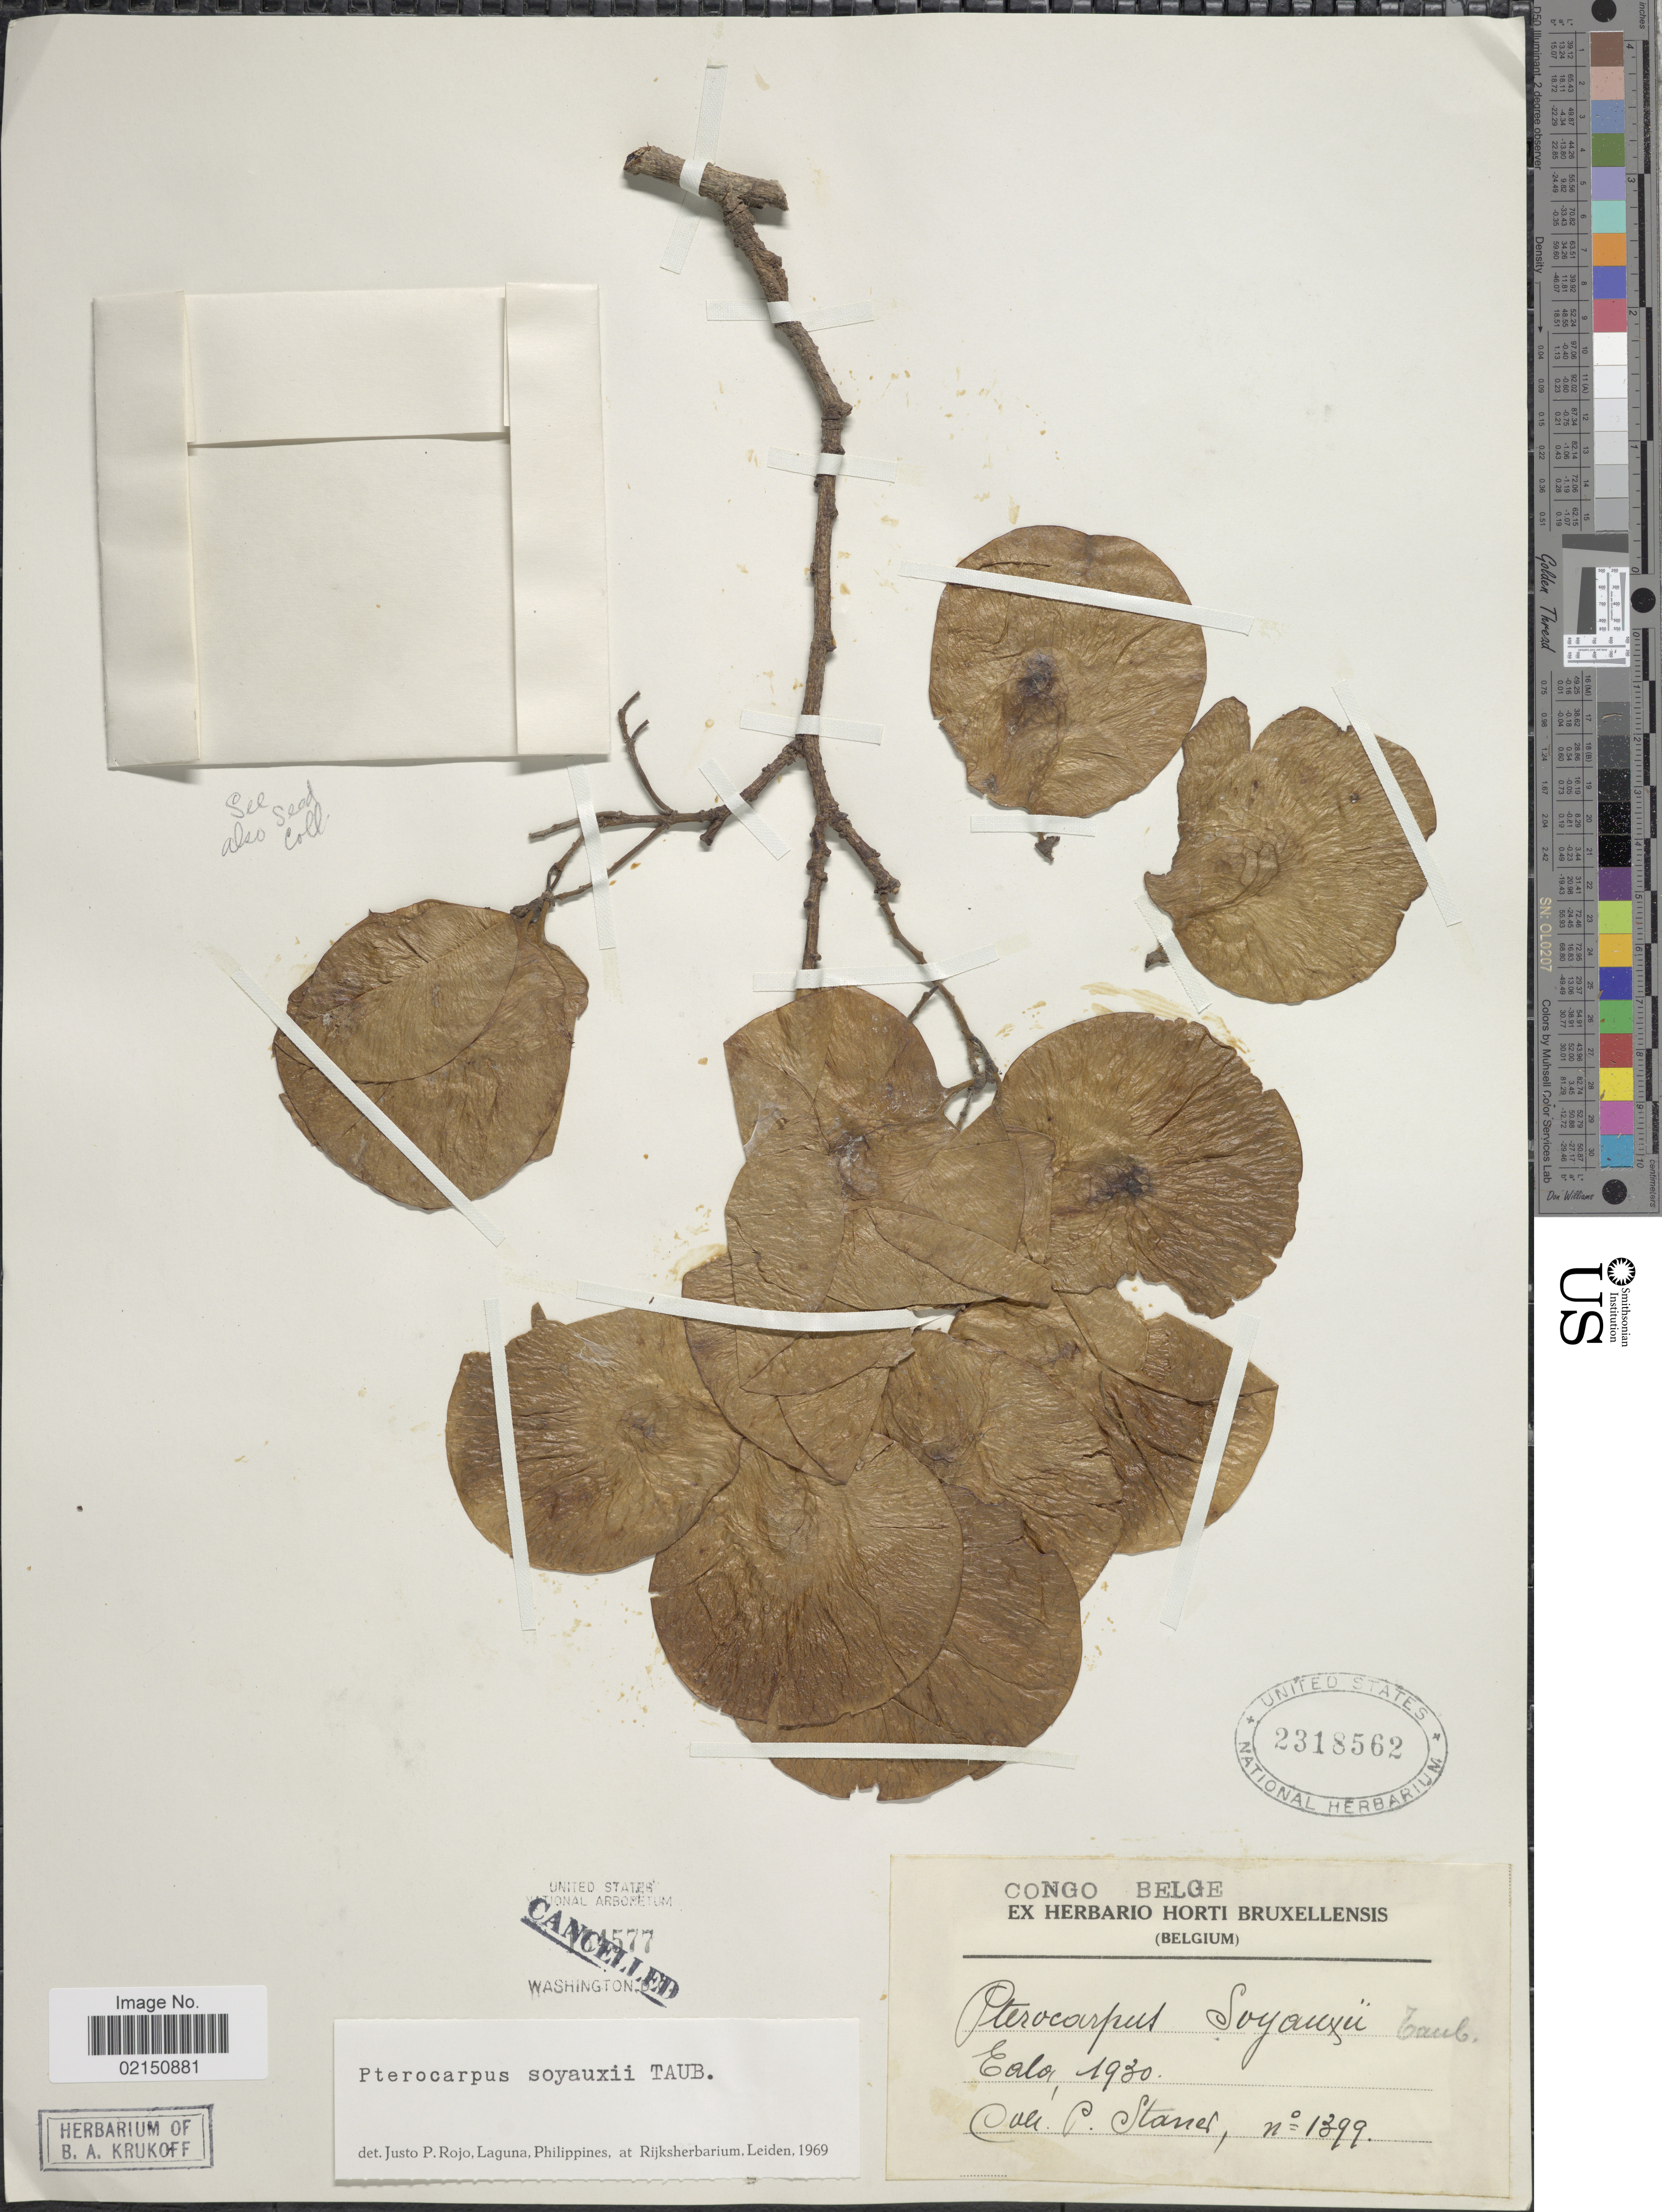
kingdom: Plantae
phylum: Tracheophyta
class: Magnoliopsida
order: Fabales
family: Fabaceae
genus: Pterocarpus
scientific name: Pterocarpus soyauxii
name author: Taub.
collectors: P. J. Staner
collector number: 1399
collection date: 1930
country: Congo, Democratic Republic of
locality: Congo Belge, Eala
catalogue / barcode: US 2318562